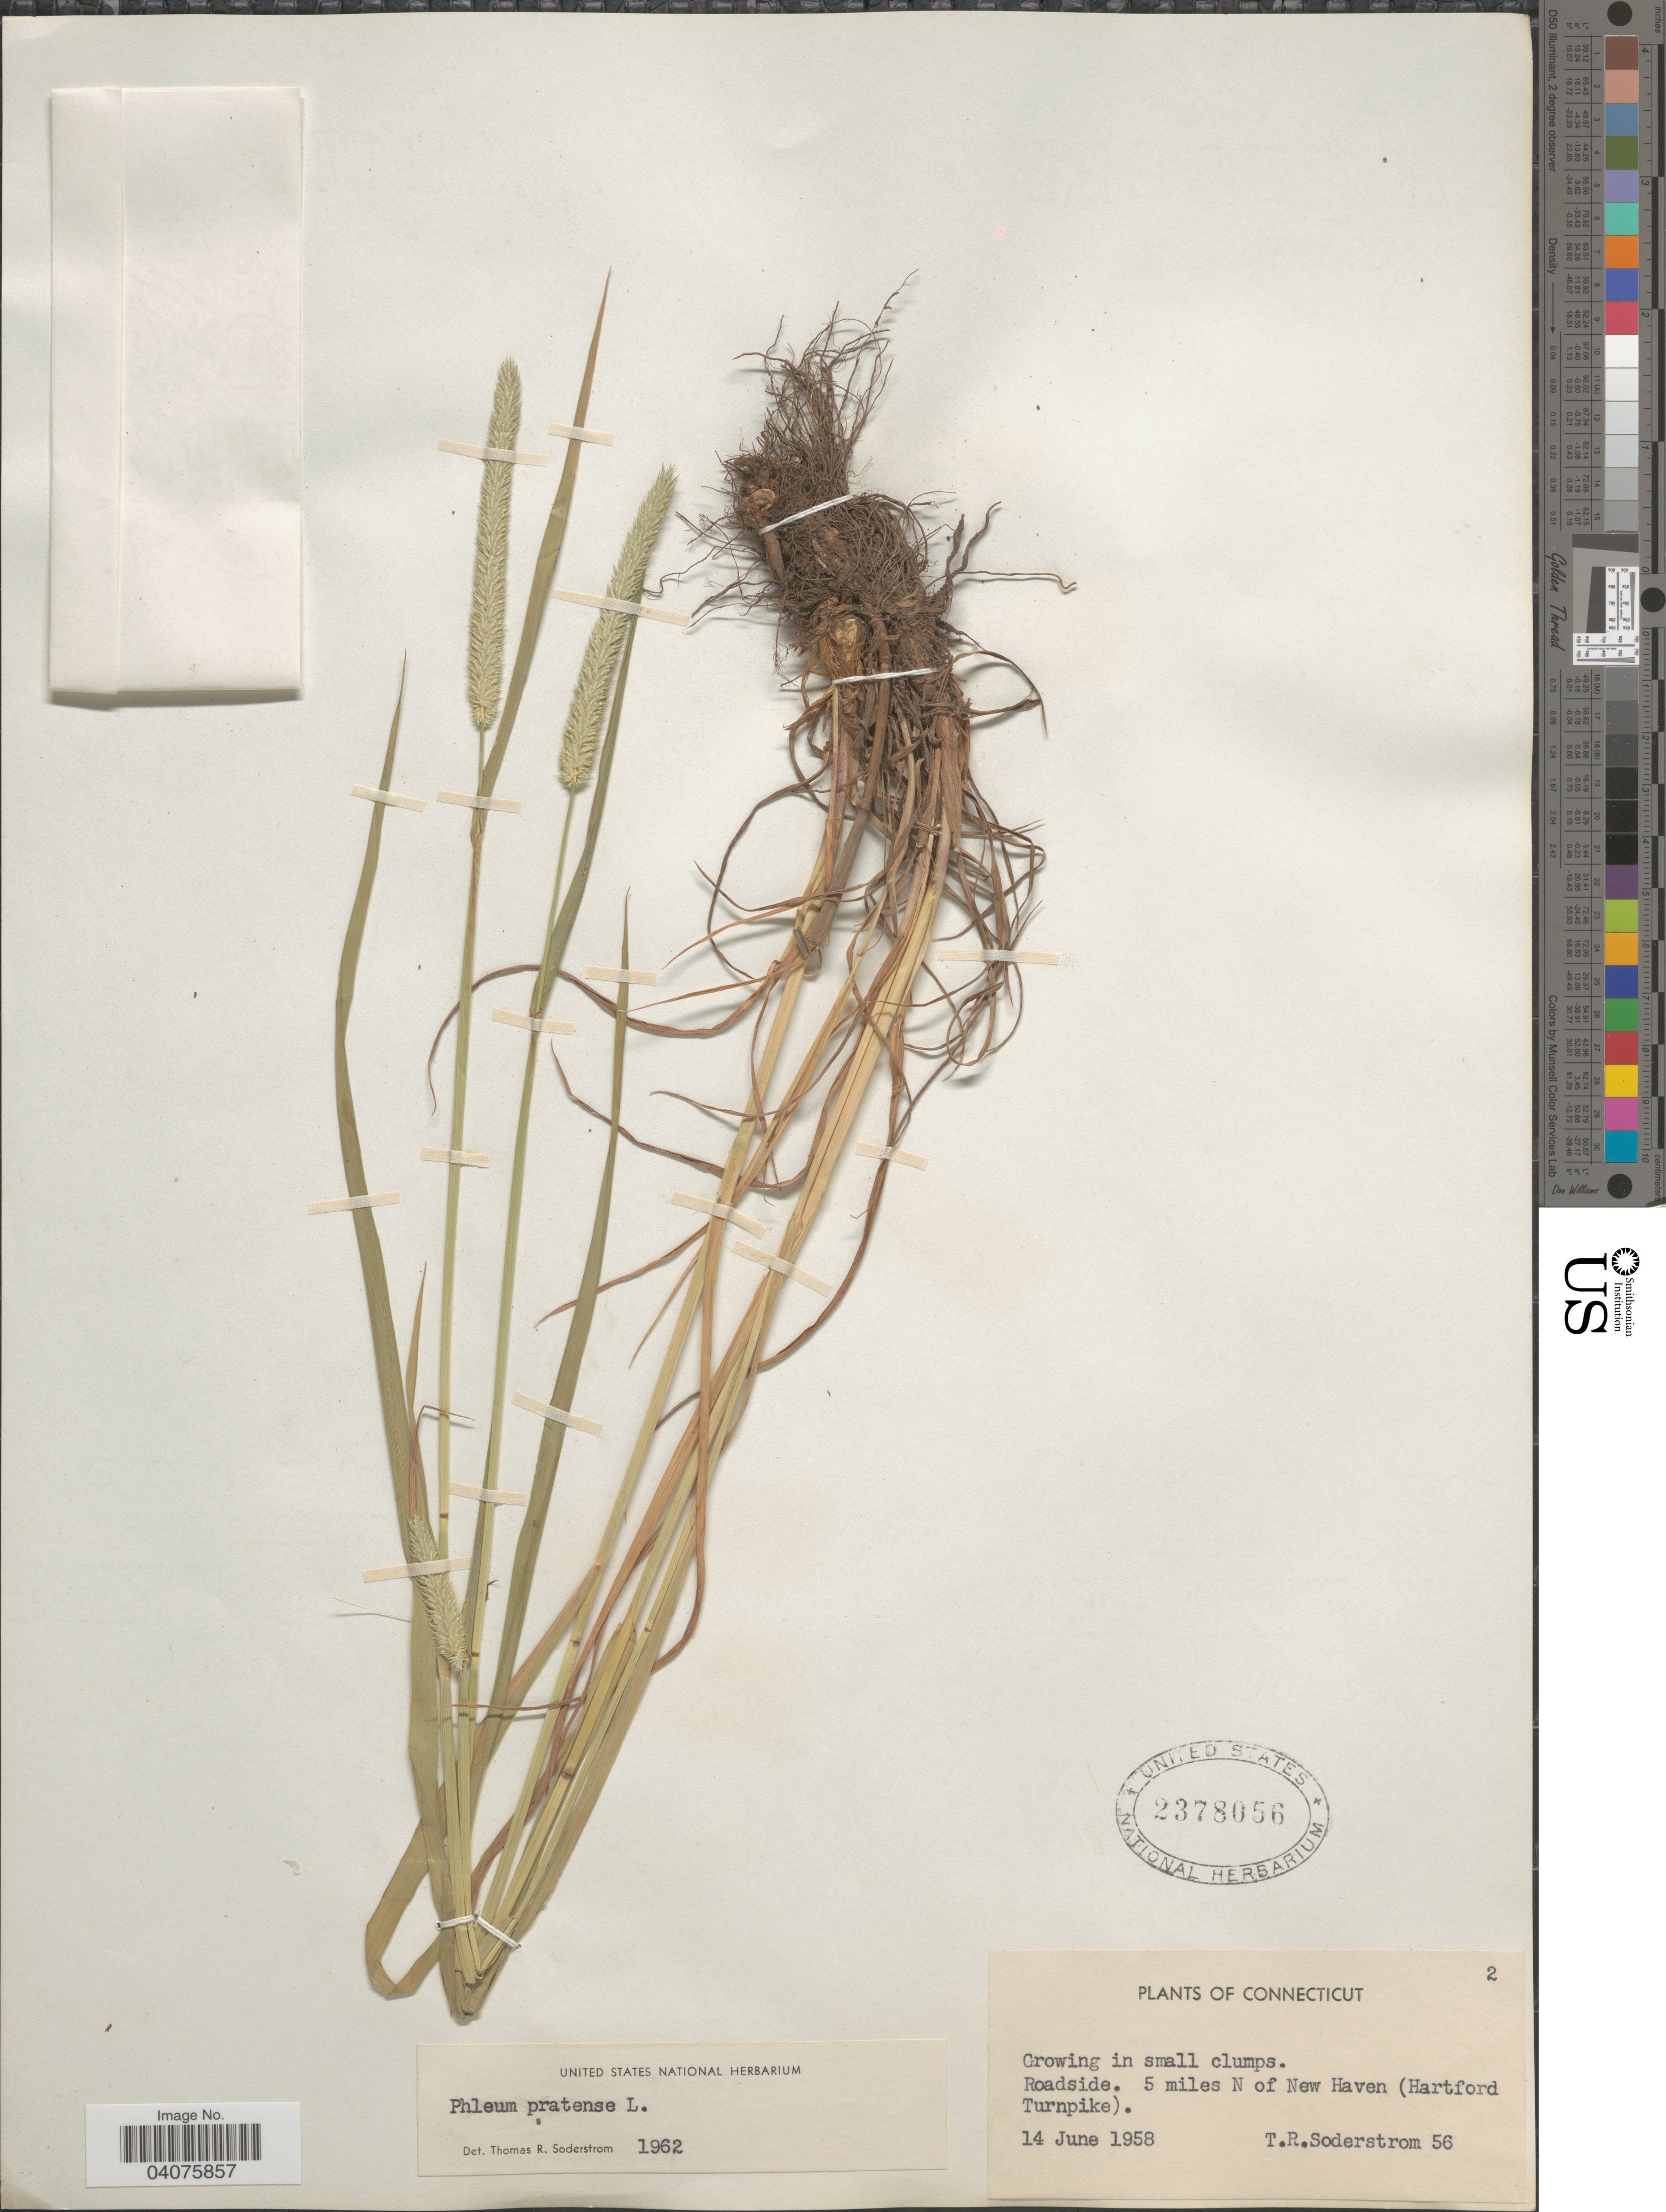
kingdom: Plantae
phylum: Tracheophyta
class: Liliopsida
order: Poales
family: Poaceae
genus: Phleum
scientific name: Phleum pratense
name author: L.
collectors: T. R. Soderstrom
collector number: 56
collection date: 1958-06-14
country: United States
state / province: Connecticut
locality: Roadside. 5 miles N of New Haven (Hartford Turnpike).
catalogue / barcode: US 2378056